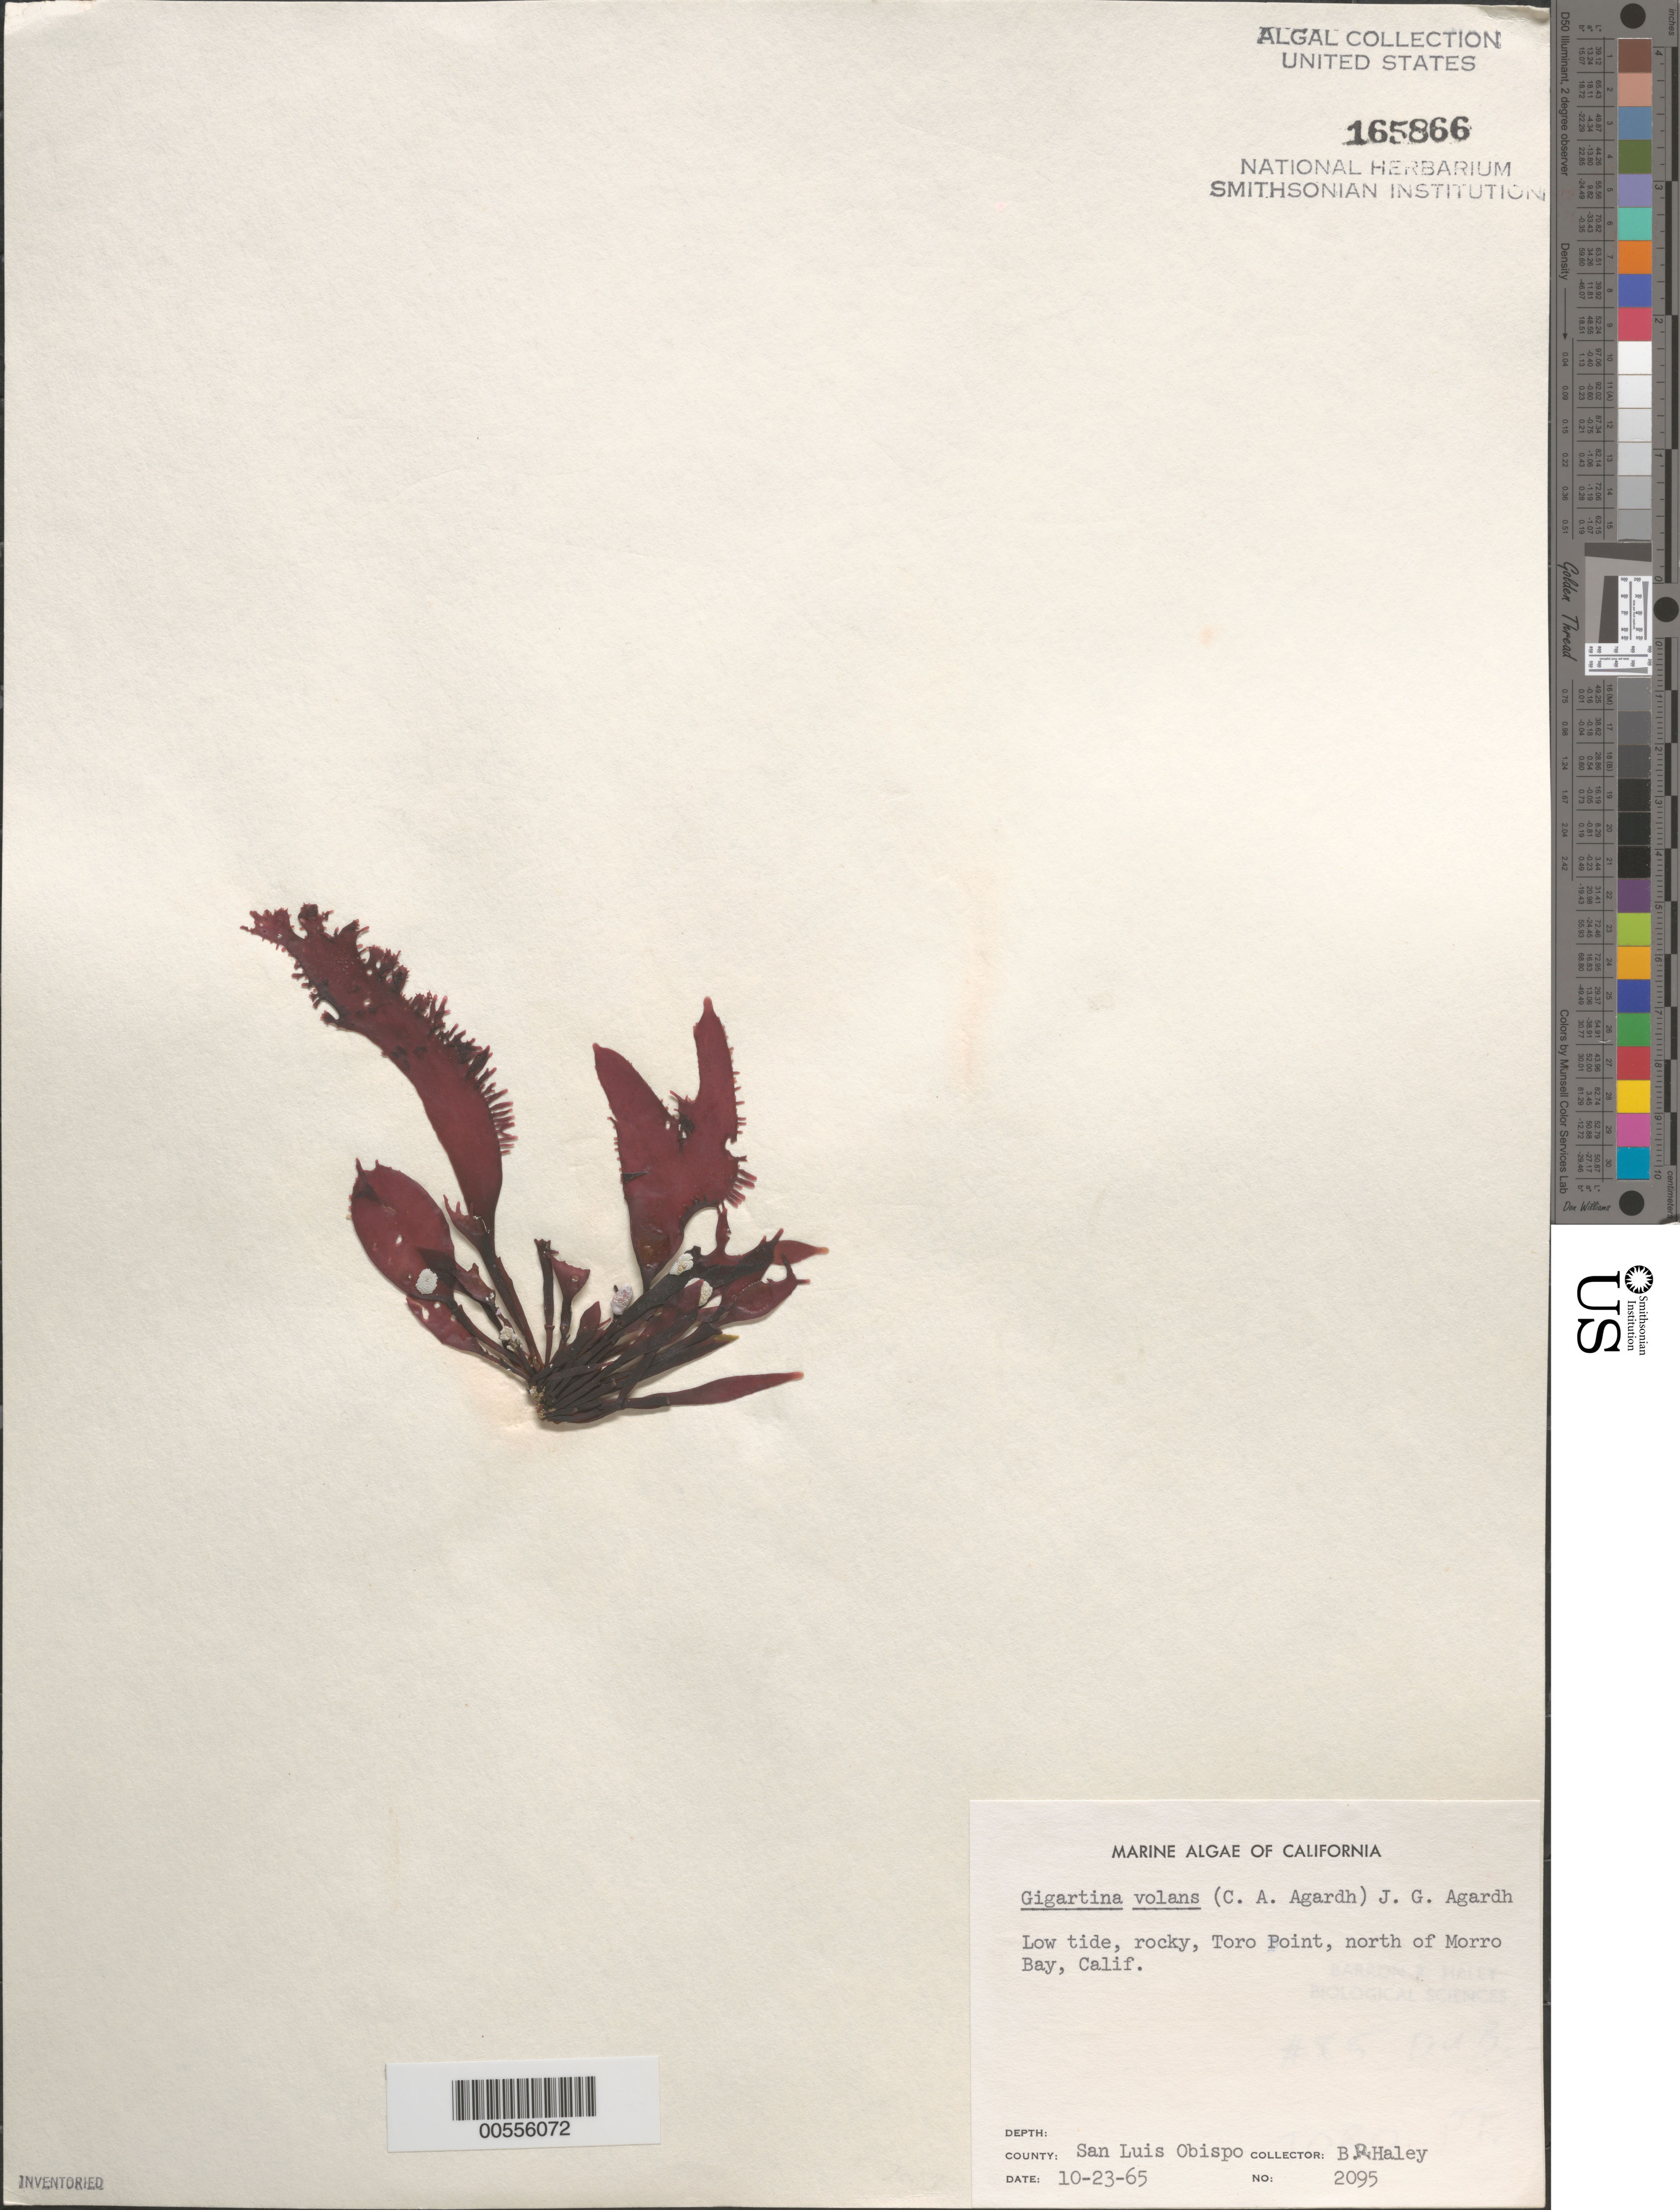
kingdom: Plantae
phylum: Rhodophyta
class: Florideophyceae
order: Gigartinales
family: Gigartinaceae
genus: Mazzaella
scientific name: Mazzaella volans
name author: (C. Agardh) Fredericq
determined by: Algae name updating Project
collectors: B. Haley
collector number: Neushul 2095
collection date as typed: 23 Oct 1965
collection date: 1965-10-23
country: United States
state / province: California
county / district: San Luis Obispo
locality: Toro Point, north of Morro Bay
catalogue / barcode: US 165866